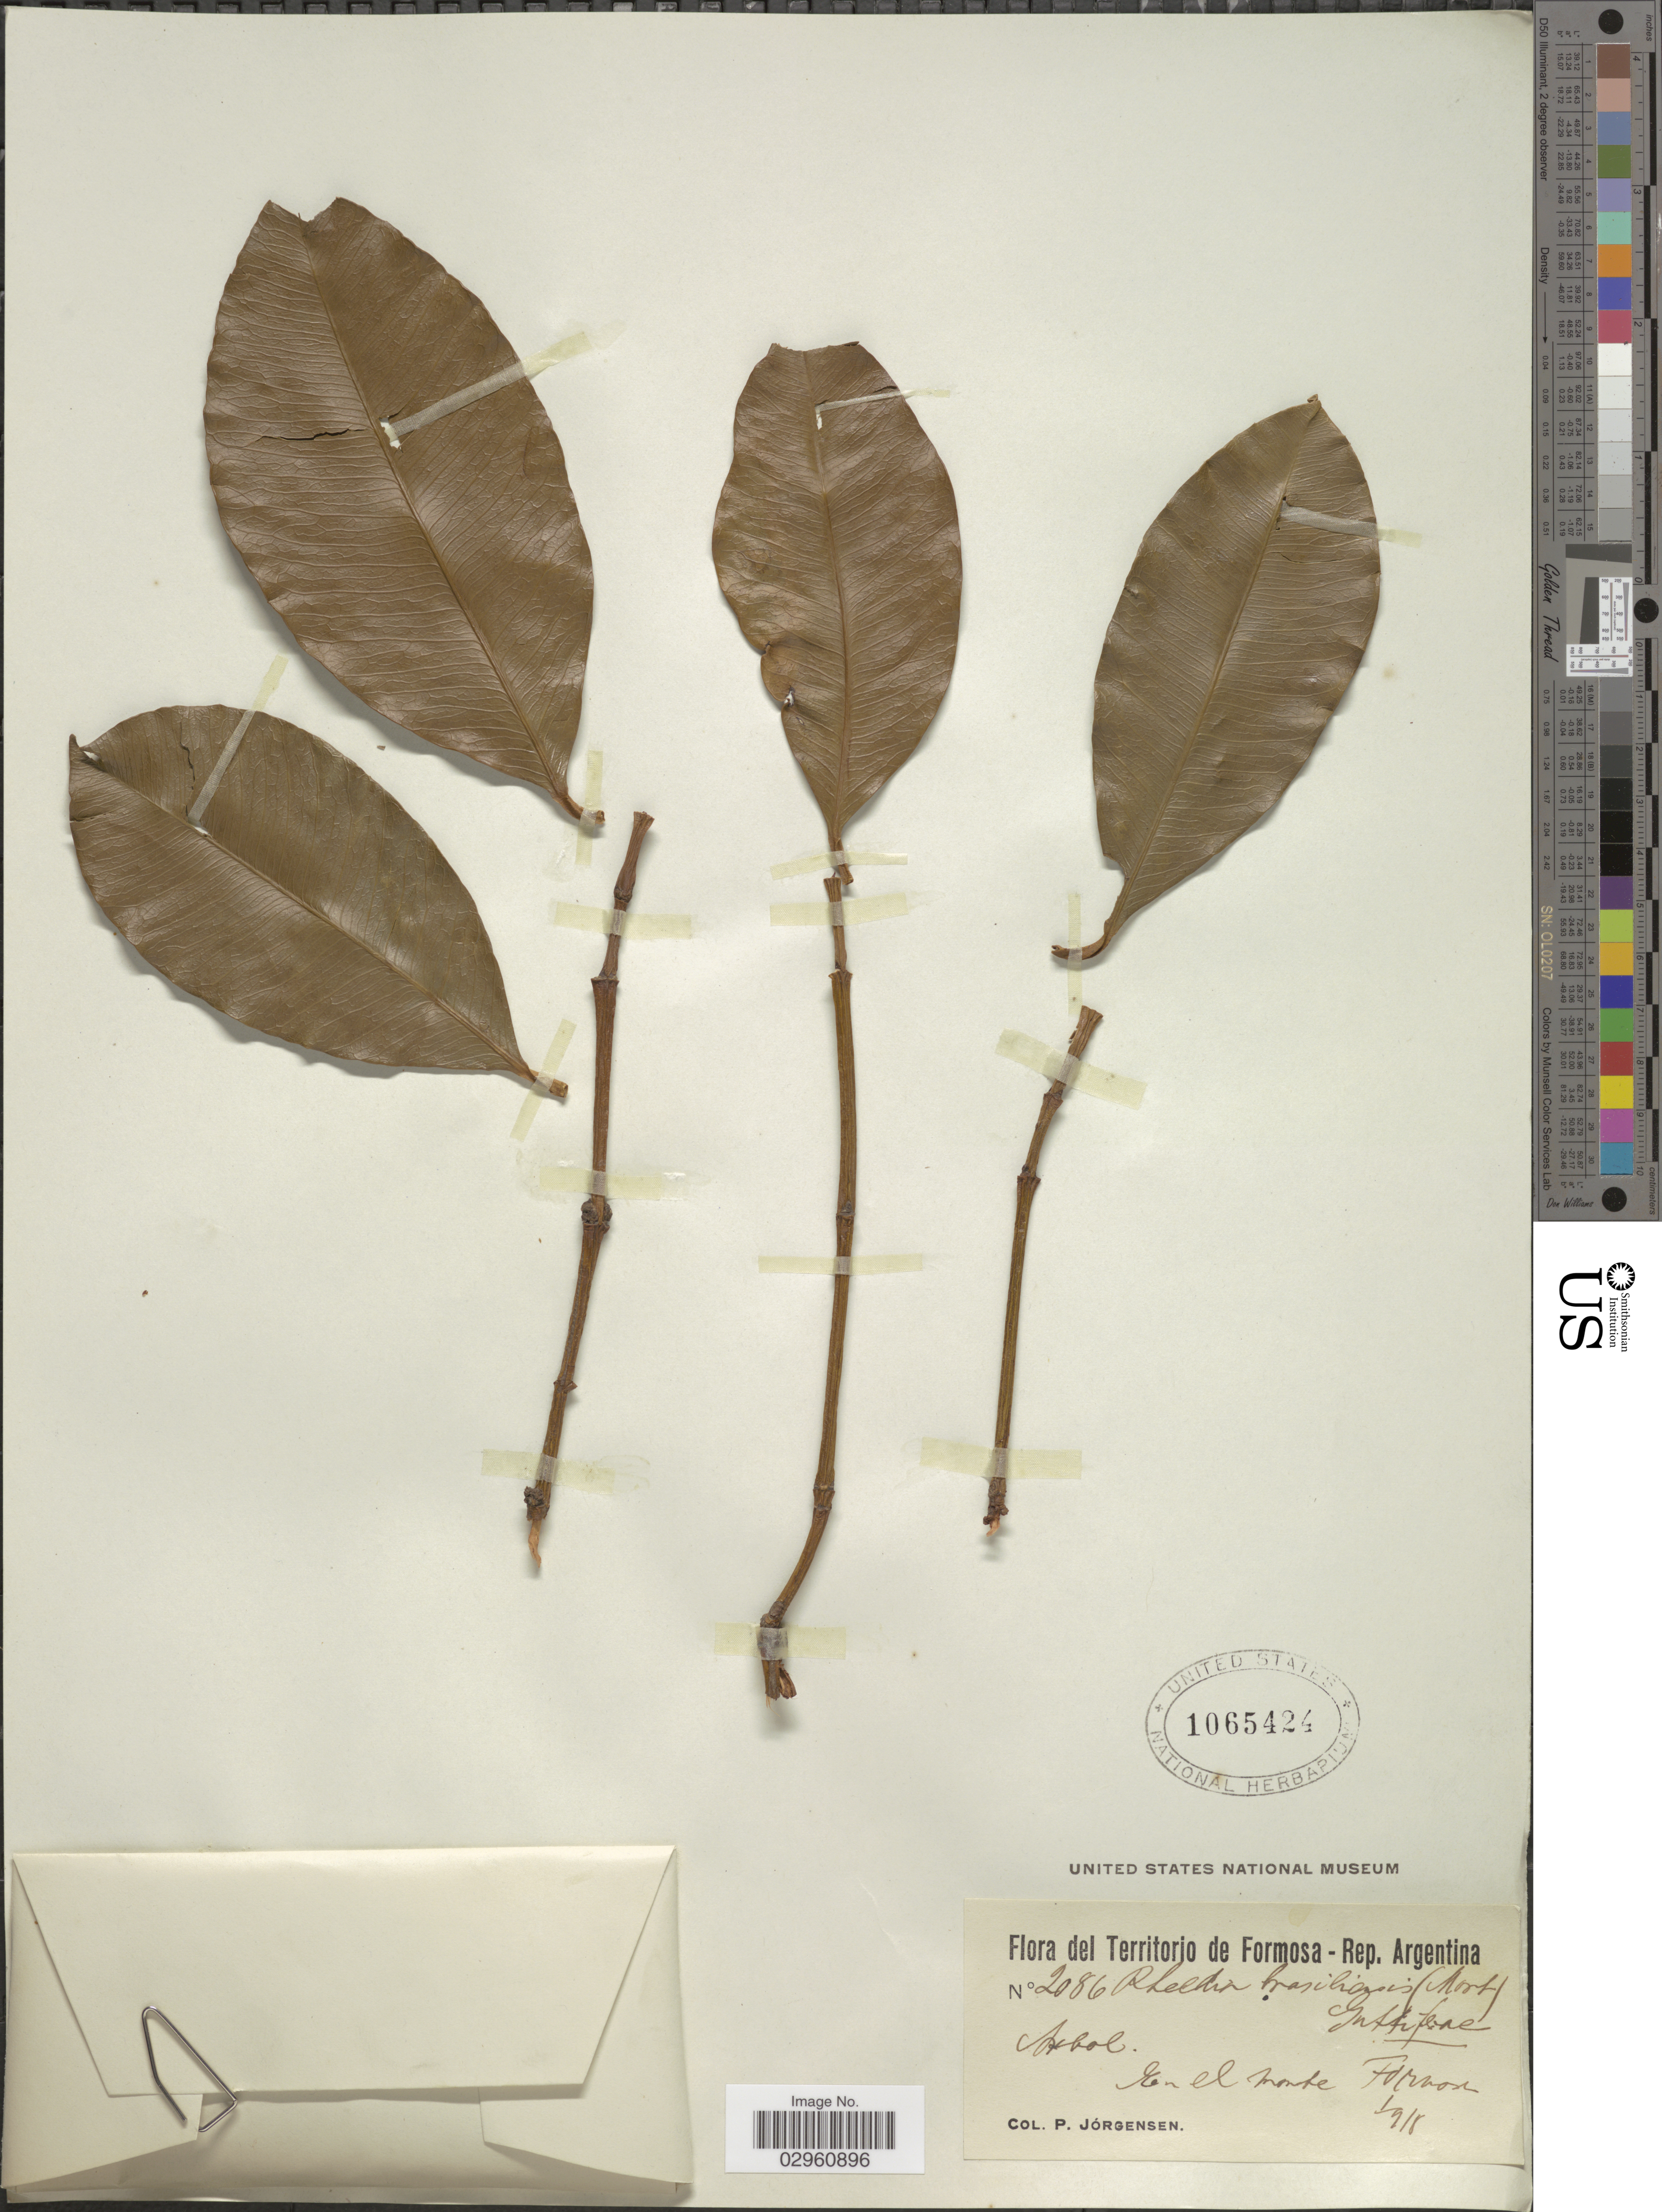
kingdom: Plantae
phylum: Tracheophyta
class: Magnoliopsida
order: Malpighiales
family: Clusiaceae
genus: Garcinia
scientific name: Garcinia x guacopary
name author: (S. Moore) M. Nee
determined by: Medellin-Zabala, D.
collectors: P. Jörgensen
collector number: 2086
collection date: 1918-01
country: Argentina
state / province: Formosa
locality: En el monte Formosa.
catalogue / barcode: US 1065424